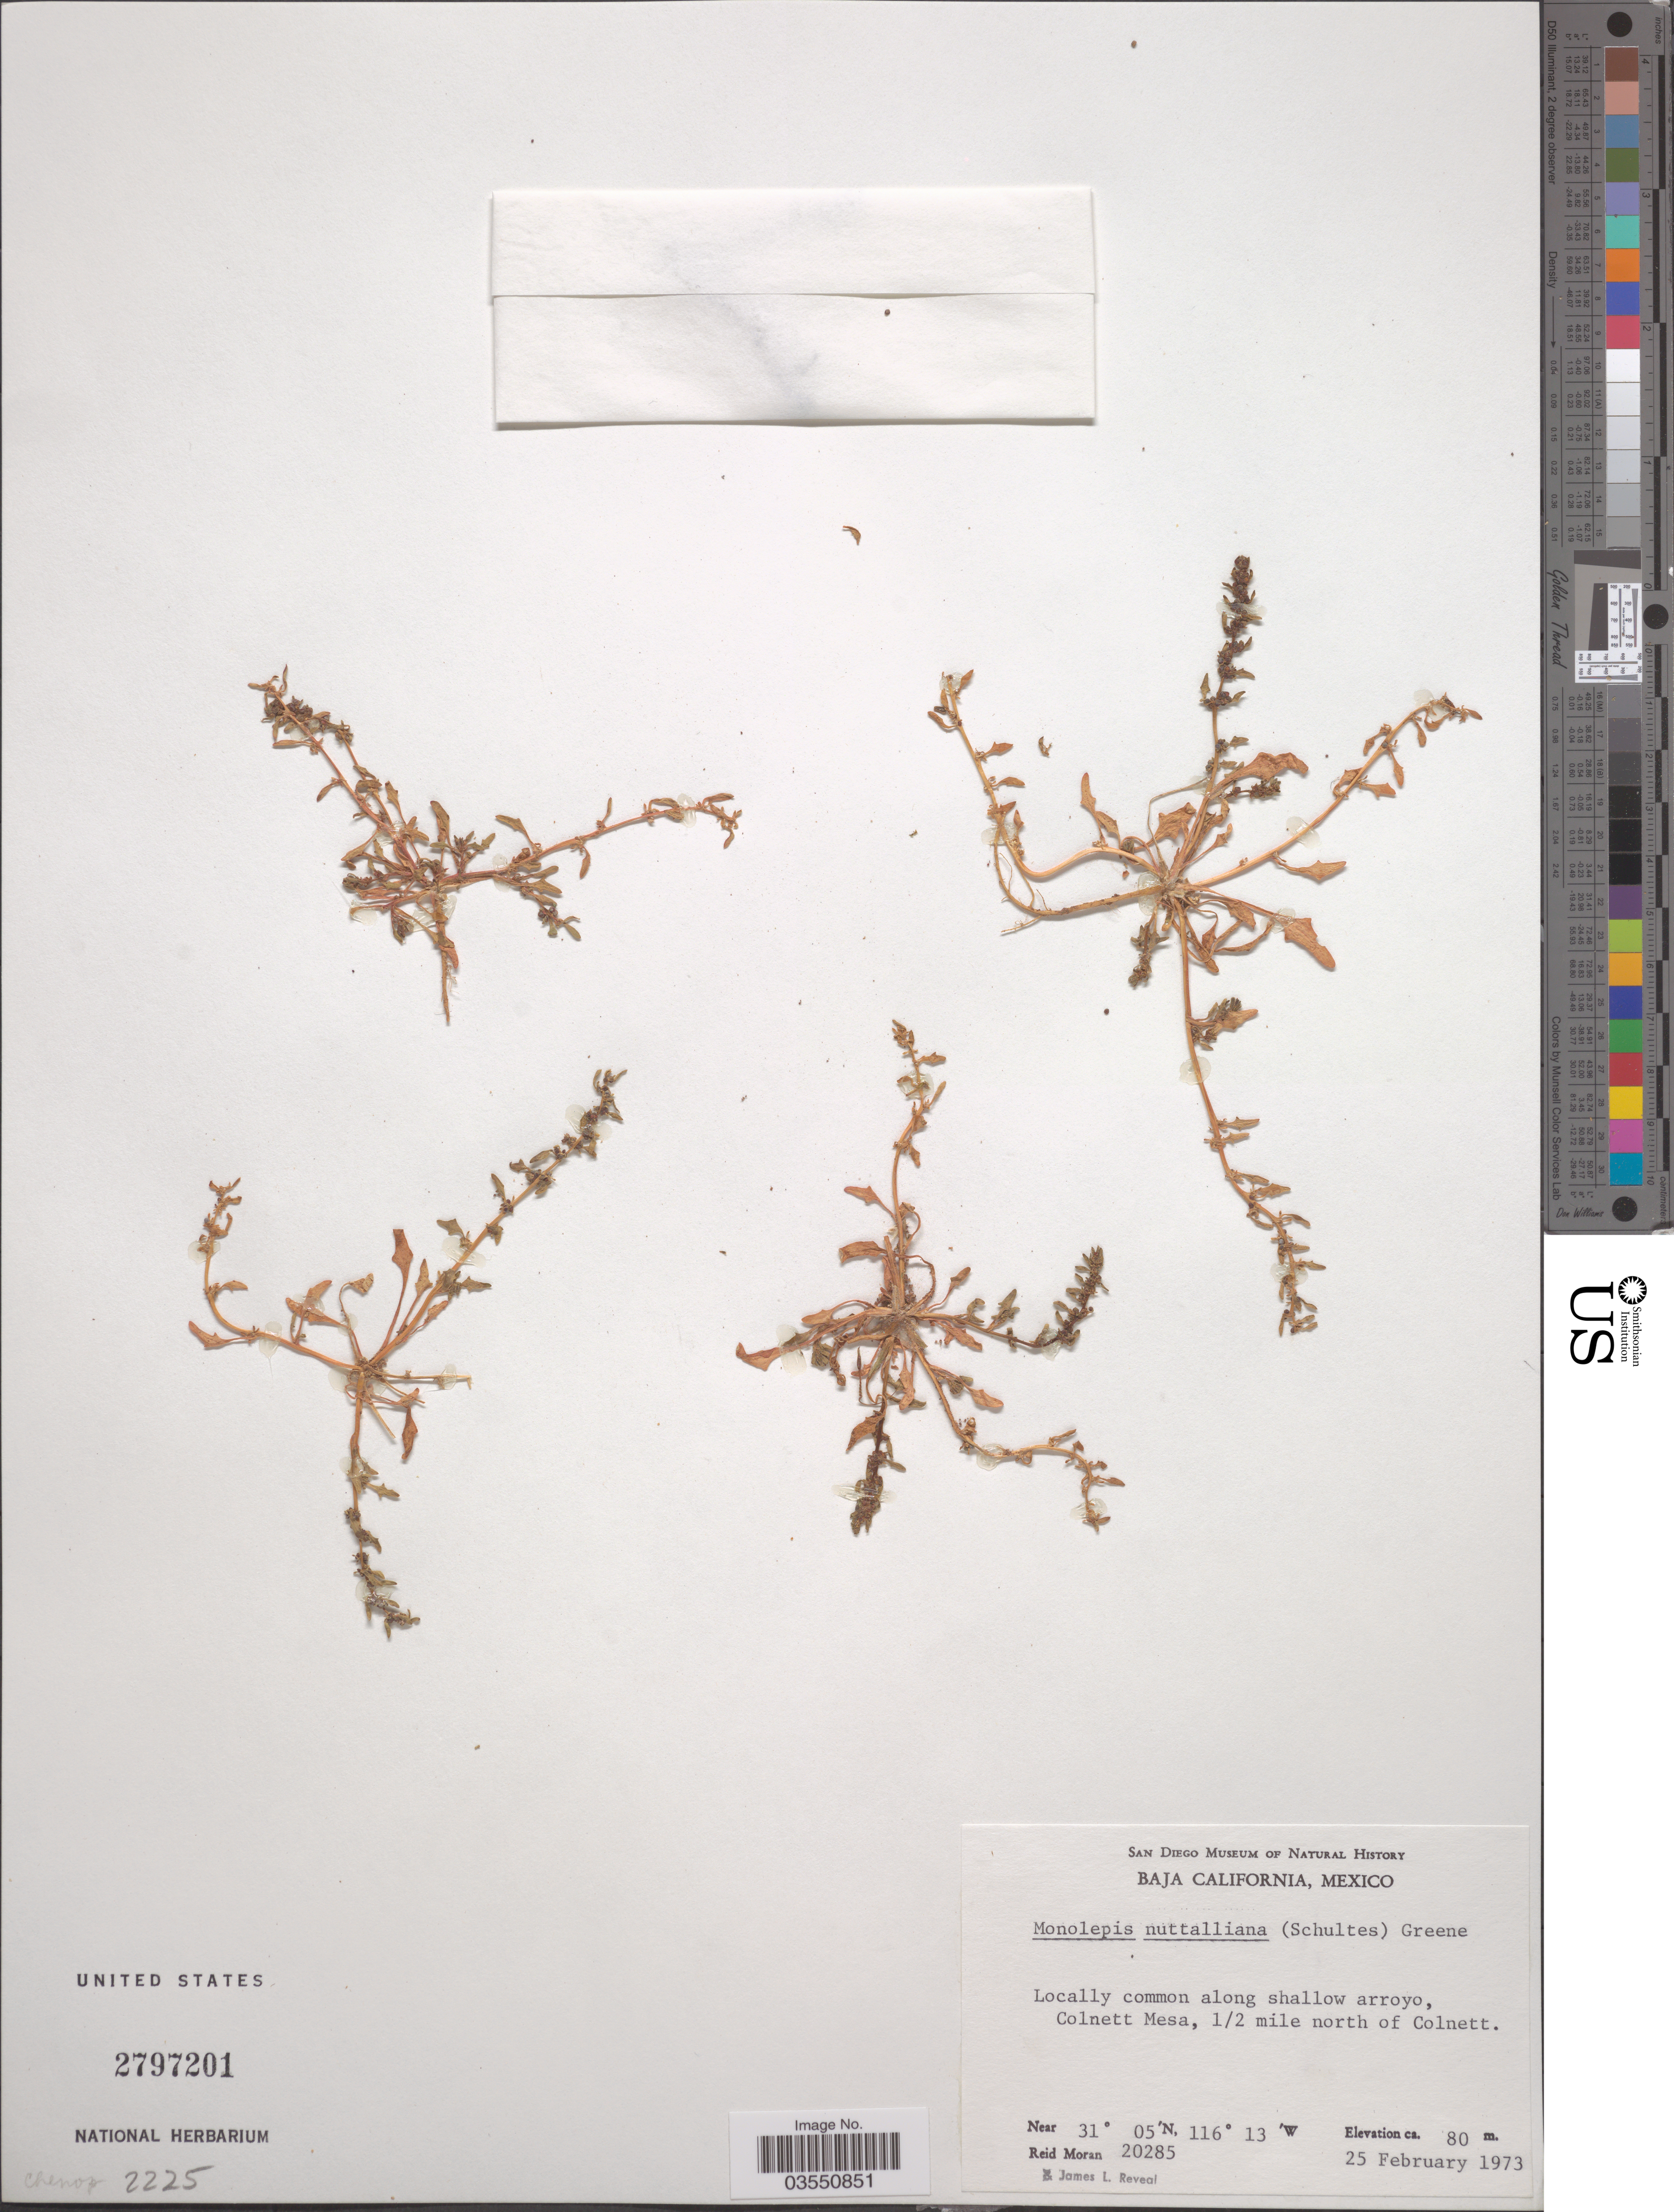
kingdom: Plantae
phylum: Tracheophyta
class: Magnoliopsida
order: Caryophyllales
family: Amaranthaceae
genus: Blitum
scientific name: Blitum nuttallianum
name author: Schult.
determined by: U.S. National Herbarium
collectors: R. Moran & J. L. Reveal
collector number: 20285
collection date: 1973-02-25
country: Mexico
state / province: Baja California Norte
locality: Colnett Mesa, ½ mile north of Colnett.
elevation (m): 80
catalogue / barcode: US 2797201